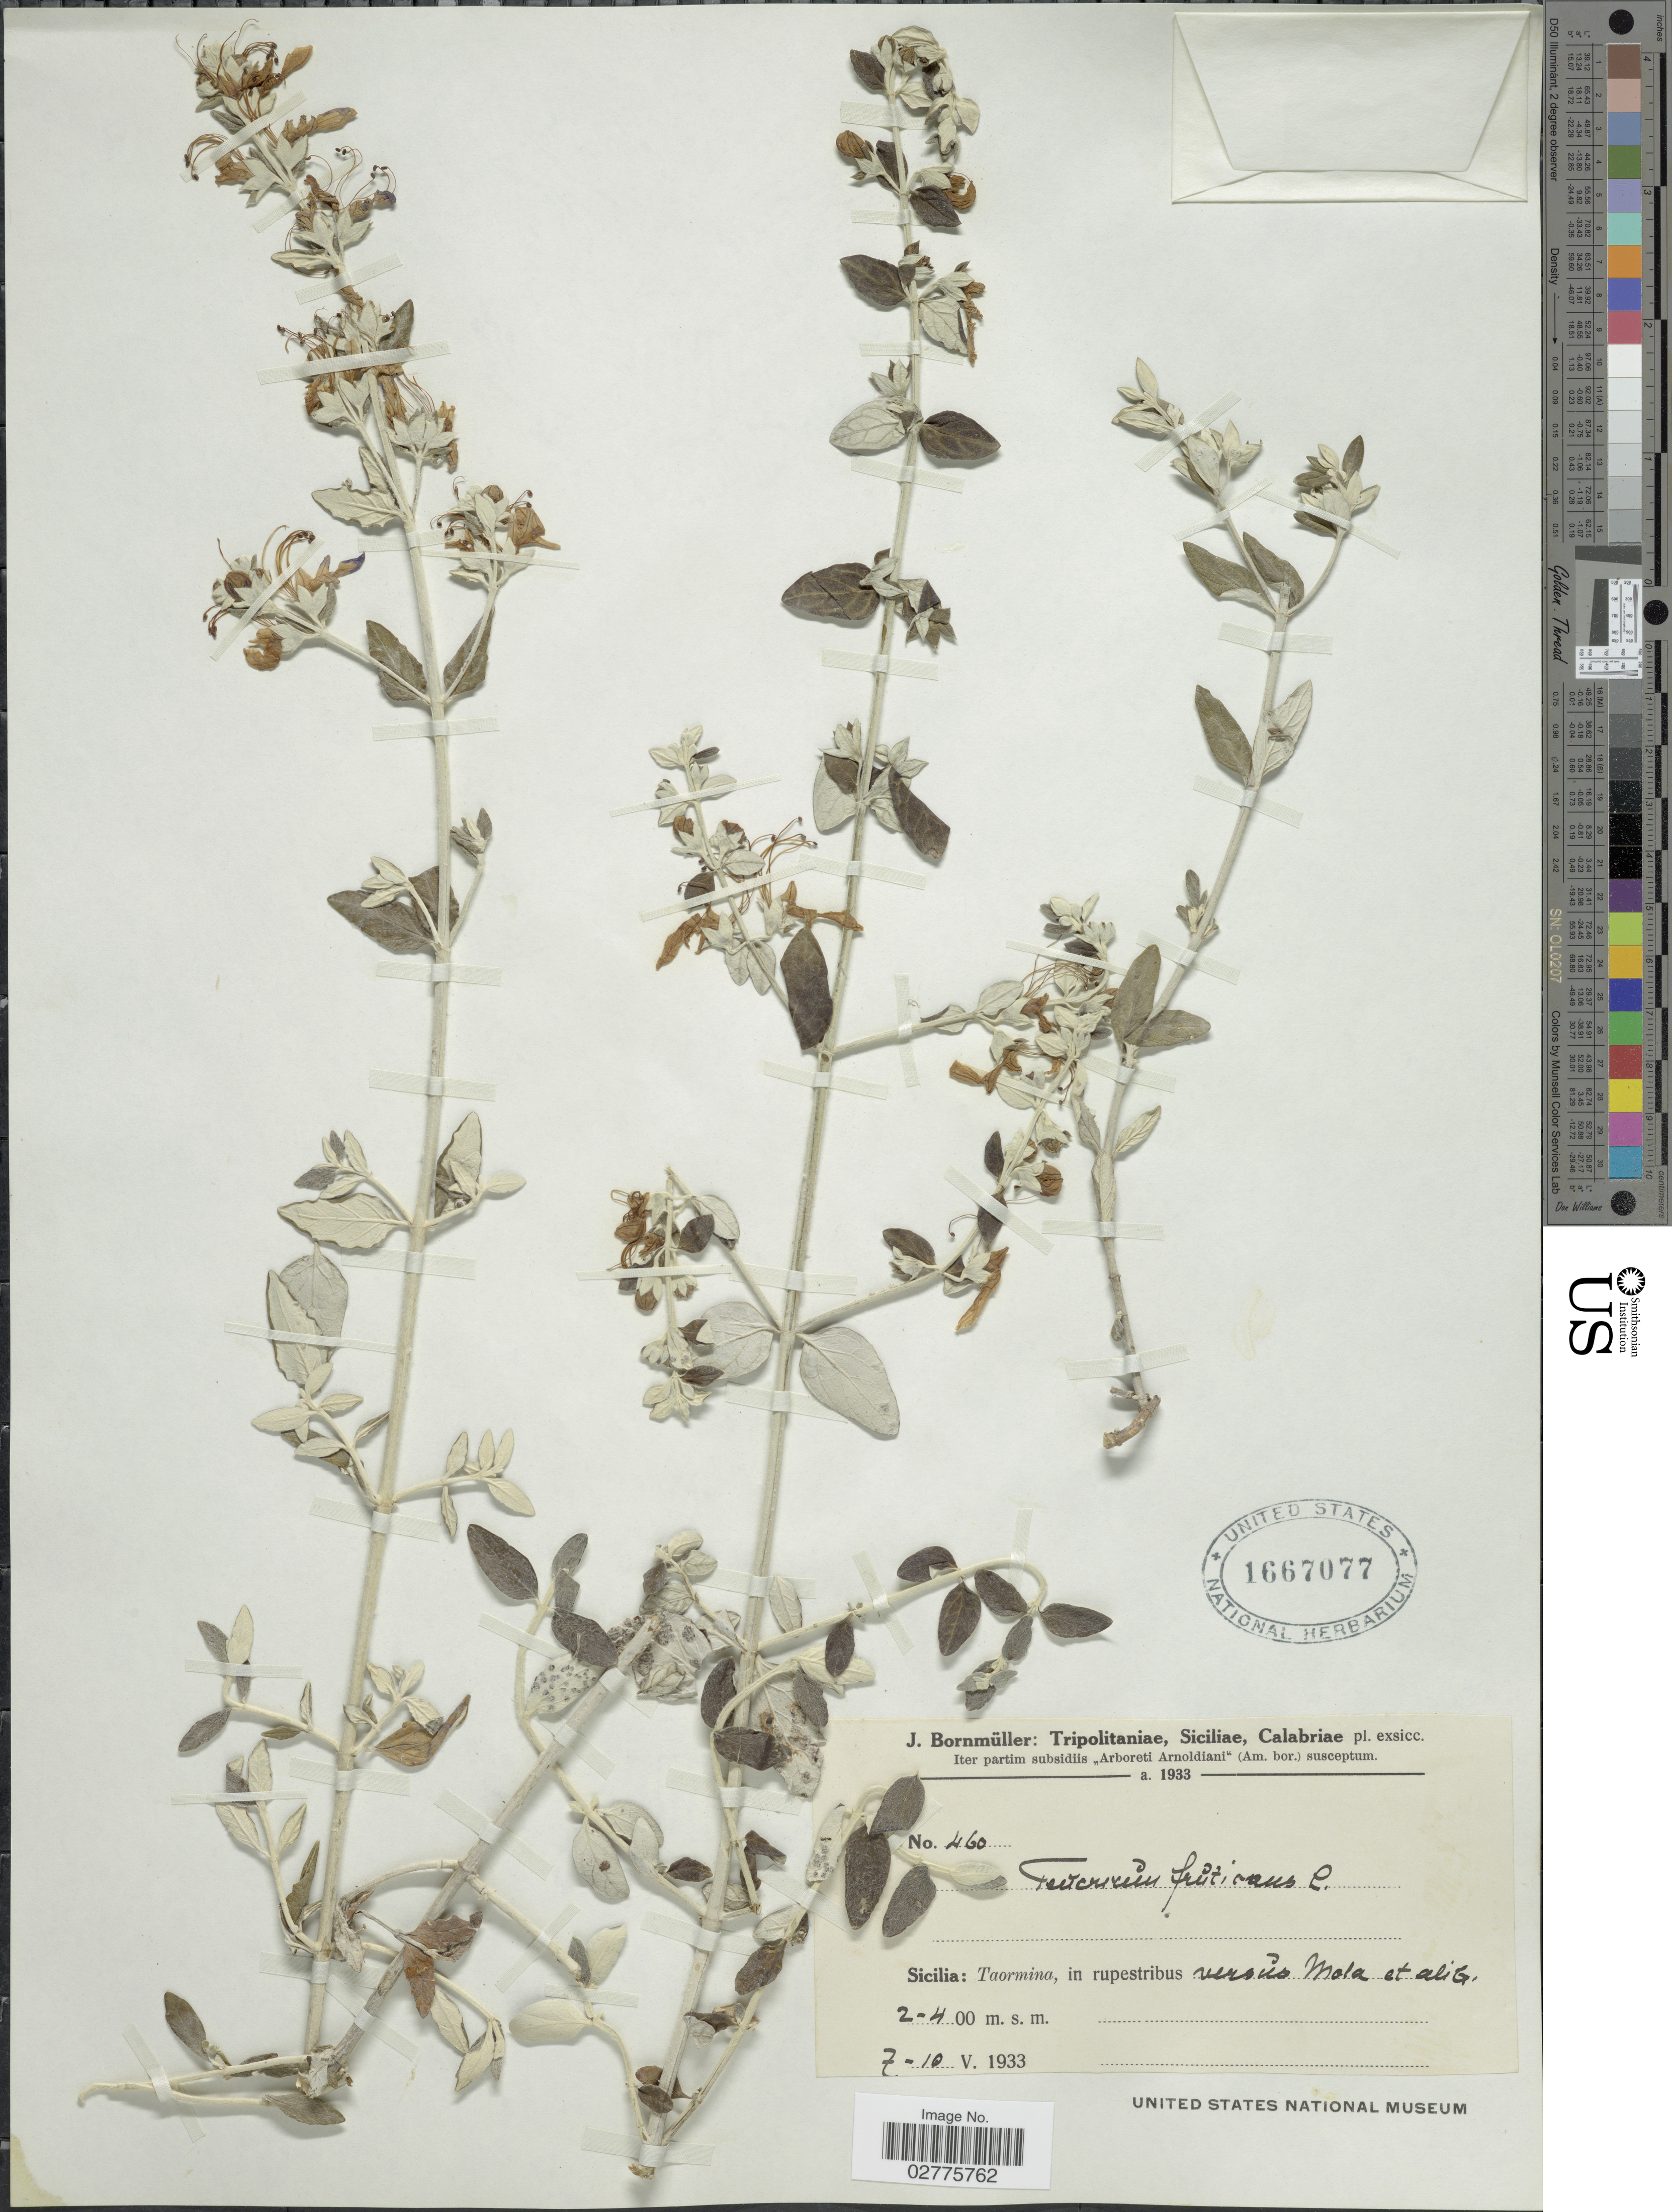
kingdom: Plantae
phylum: Tracheophyta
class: Magnoliopsida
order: Lamiales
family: Lamiaceae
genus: Teucrium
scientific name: Teucrium fruticans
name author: L.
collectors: J. Bornmüller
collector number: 460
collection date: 1933-10-07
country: Italy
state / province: Siciliana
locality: Sicilia: Taormina, in rupestribus versus Mola et alig.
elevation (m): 200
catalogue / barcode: US 1667077